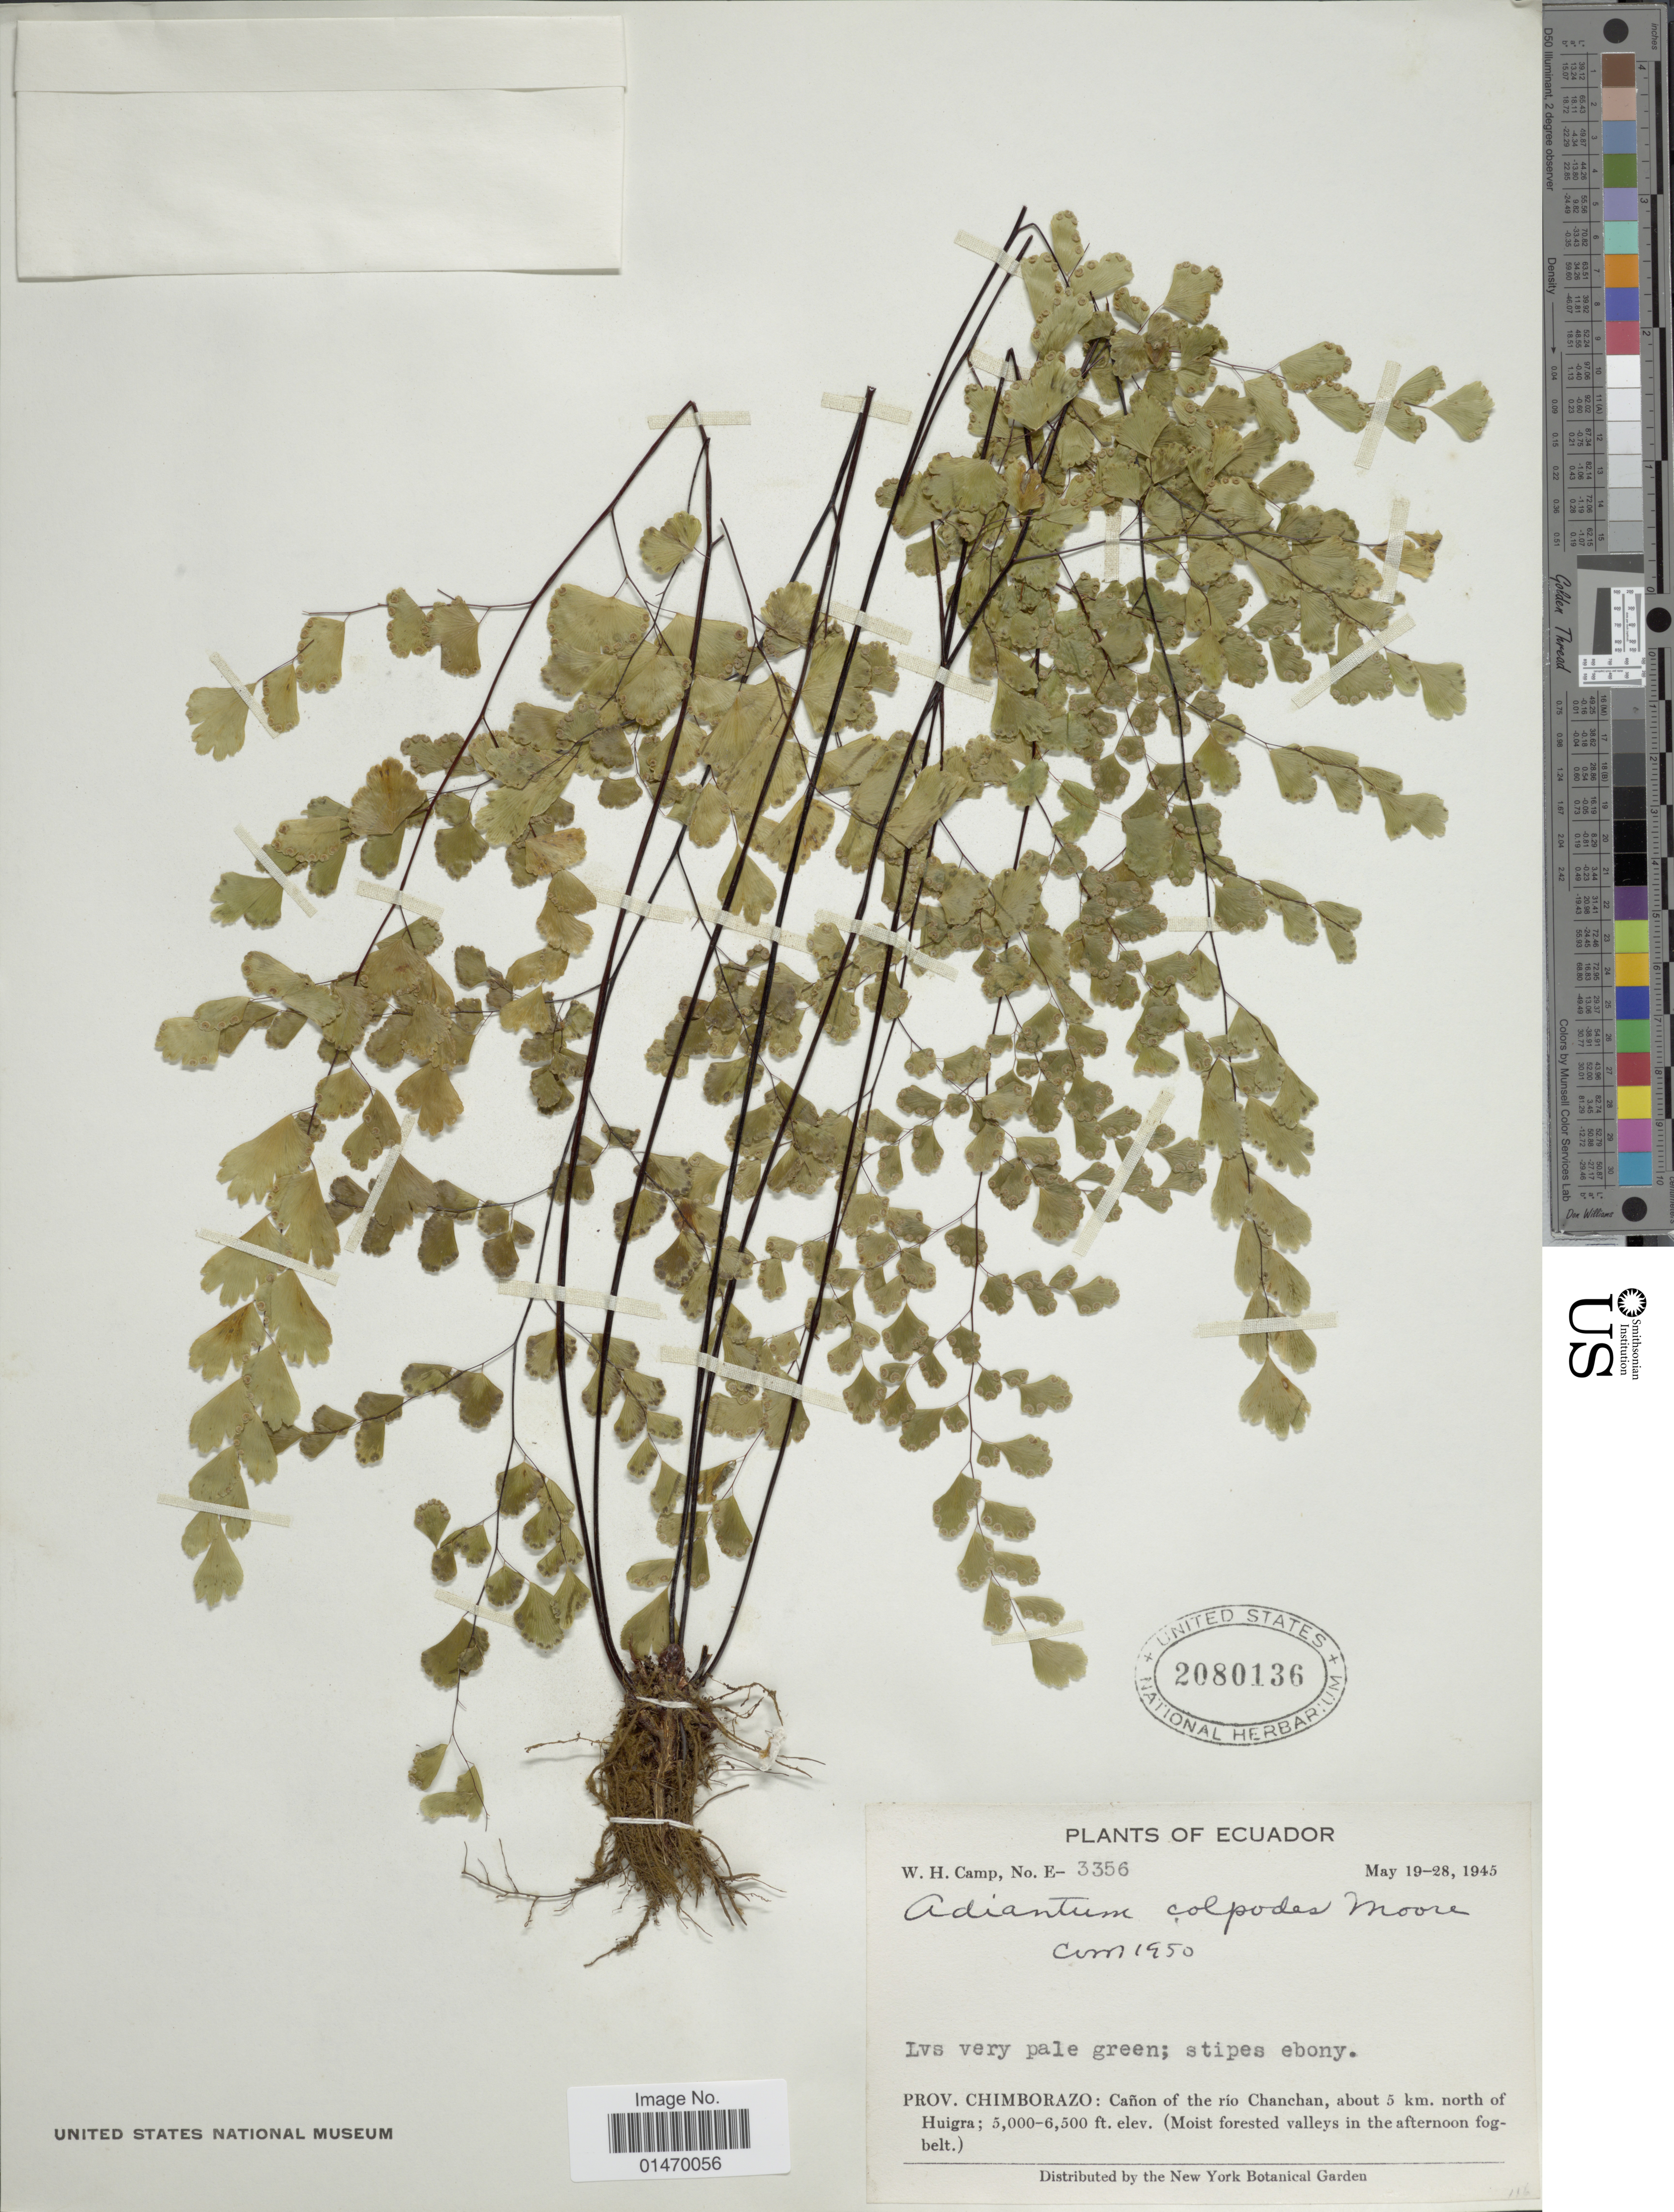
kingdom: Plantae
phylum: Tracheophyta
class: Polypodiopsida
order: Polypodiales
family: Pteridaceae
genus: Adiantum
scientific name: Adiantum colpodes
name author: T. Moore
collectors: W. H. Camp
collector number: E- 3356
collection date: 1945-05-19/1945-05-28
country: Ecuador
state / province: Chimborazo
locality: Canon of the rio Chachan, about 5 km. north of Huigra.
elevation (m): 1524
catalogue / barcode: US 2080136